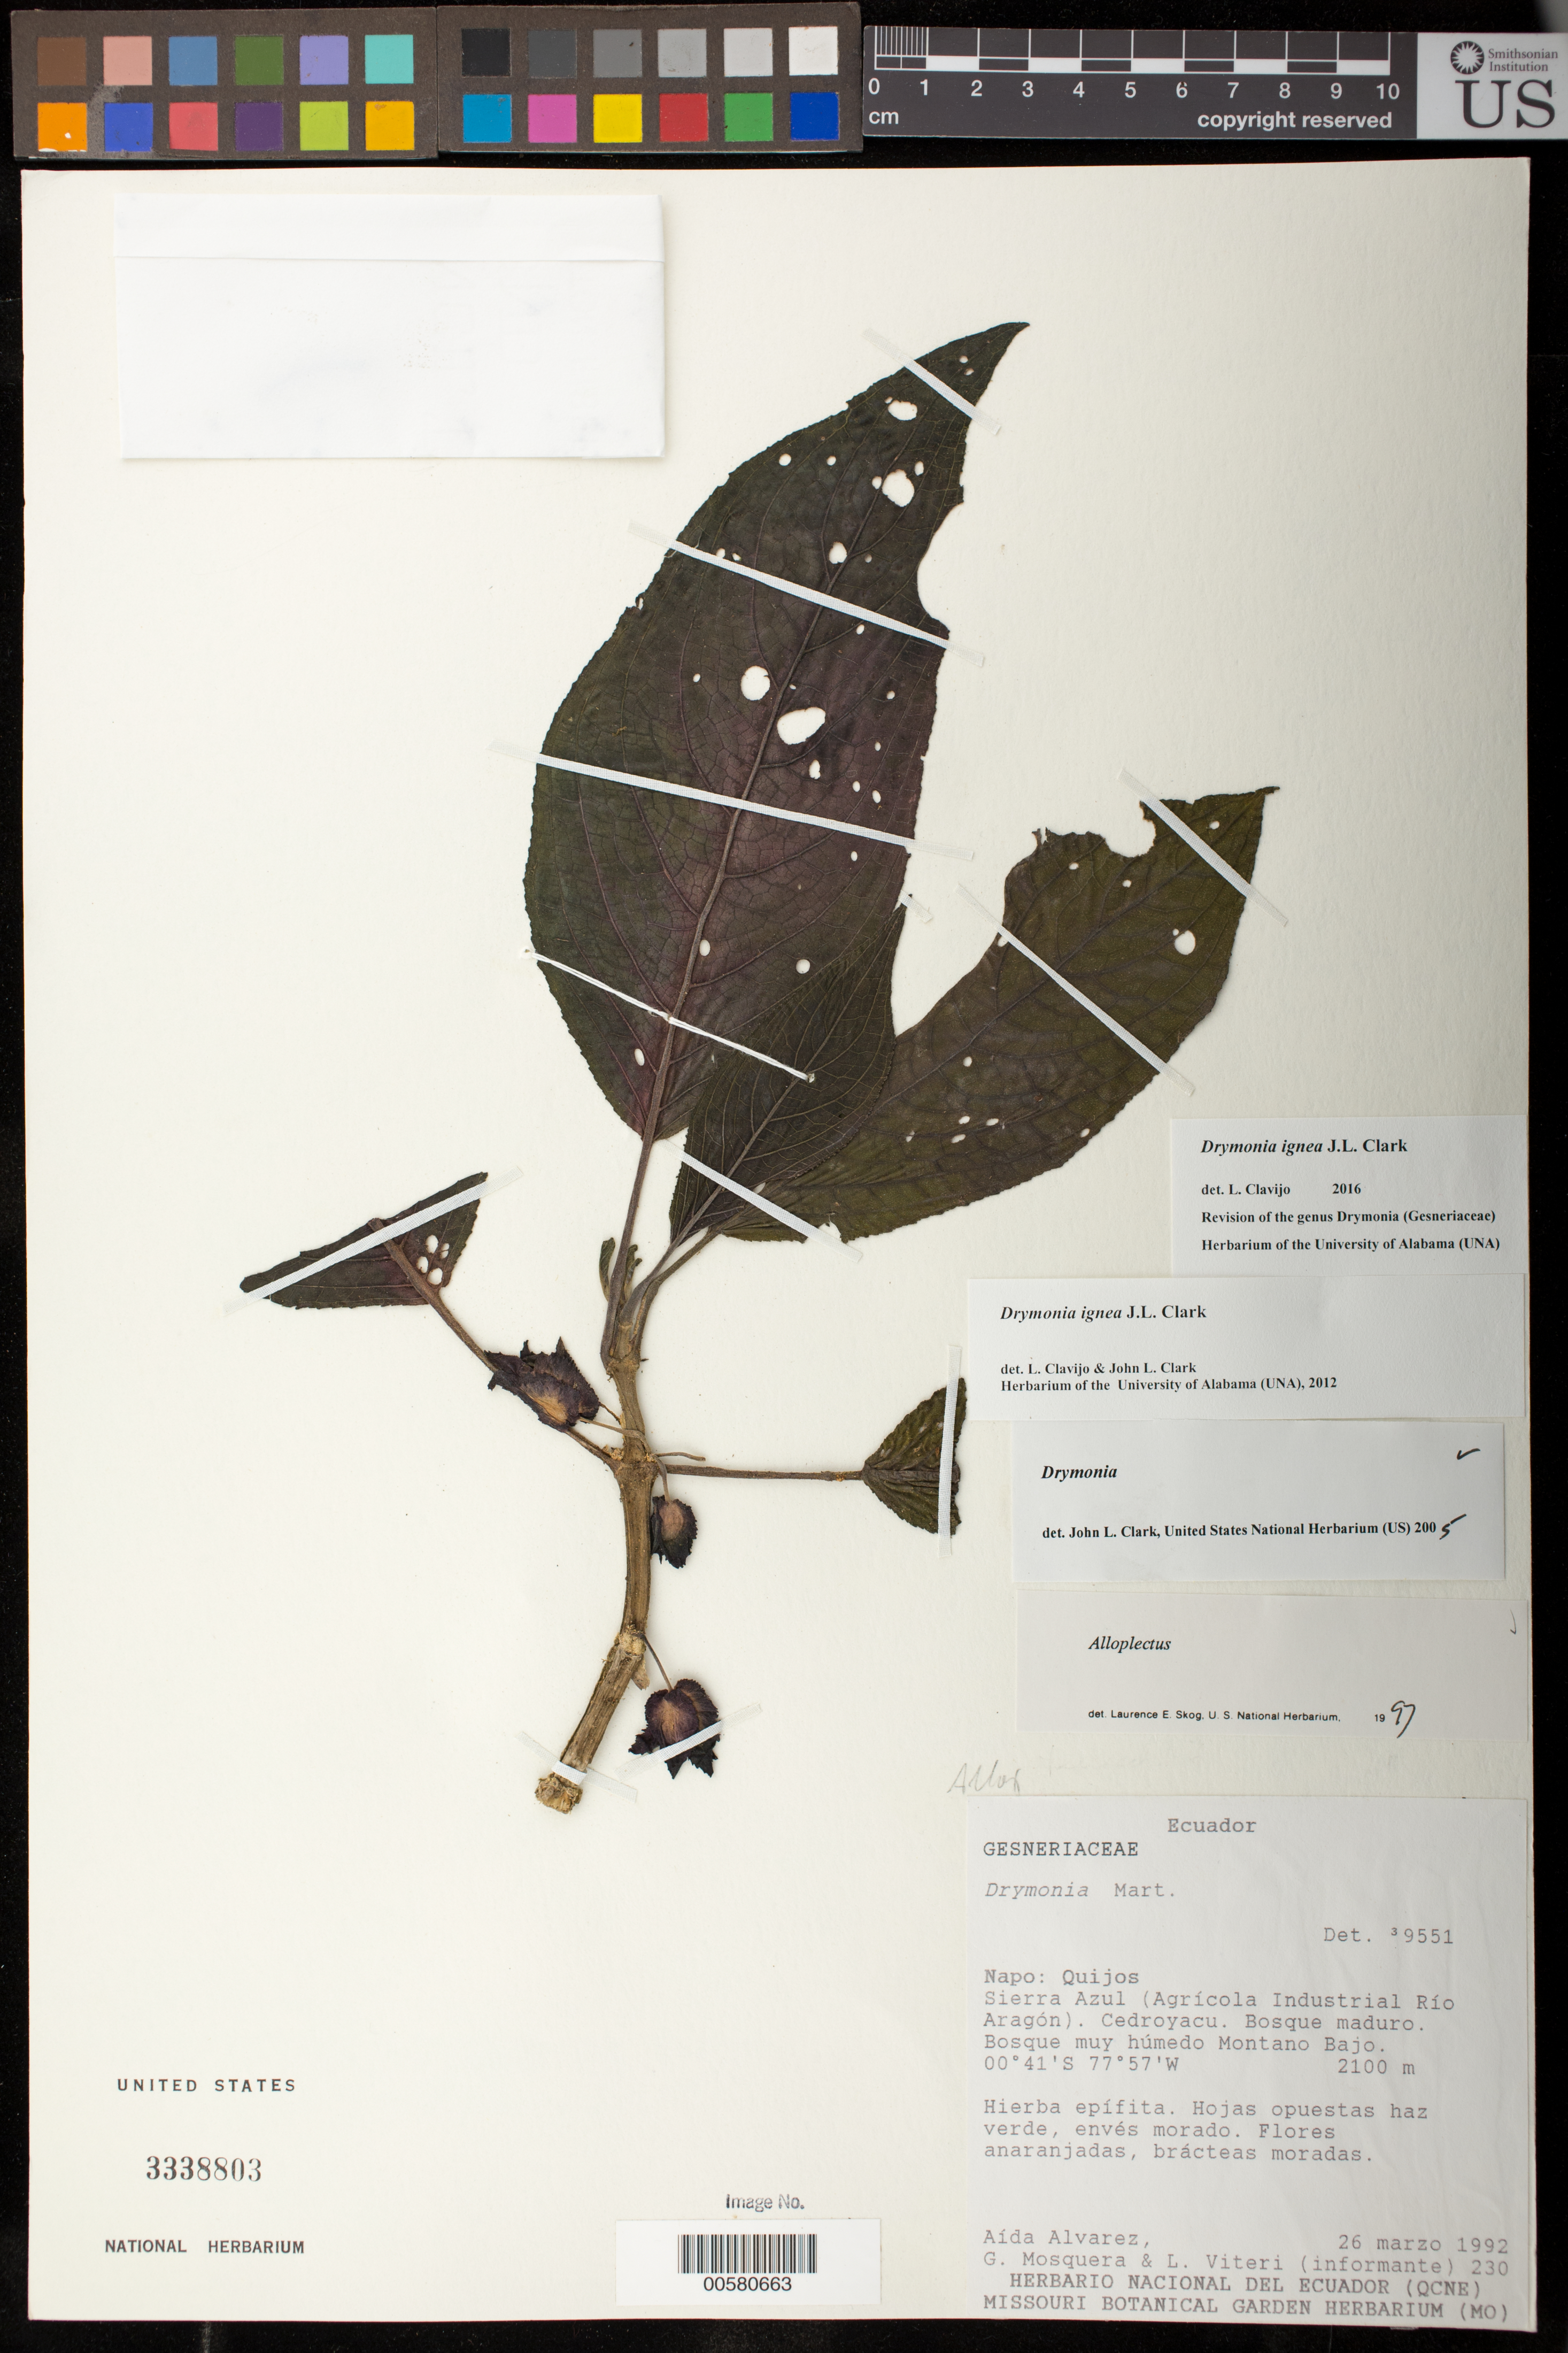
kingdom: Plantae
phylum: Tracheophyta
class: Magnoliopsida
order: Lamiales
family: Gesneriaceae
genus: Drymonia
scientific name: Drymonia ignea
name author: J.L. Clark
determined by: Clavijo, L.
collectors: A. Alvarez, G. Mosquera & L. Viteri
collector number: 230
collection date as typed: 26 Mar 1992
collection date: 1992-03-26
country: Ecuador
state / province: Napo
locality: Quijos; Sierra Azul (Agrícola Industrial Río Aragón). Cedroyacu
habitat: Bosque maduro; bosque muy húmedo montano bajo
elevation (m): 2100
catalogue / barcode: US 3338803